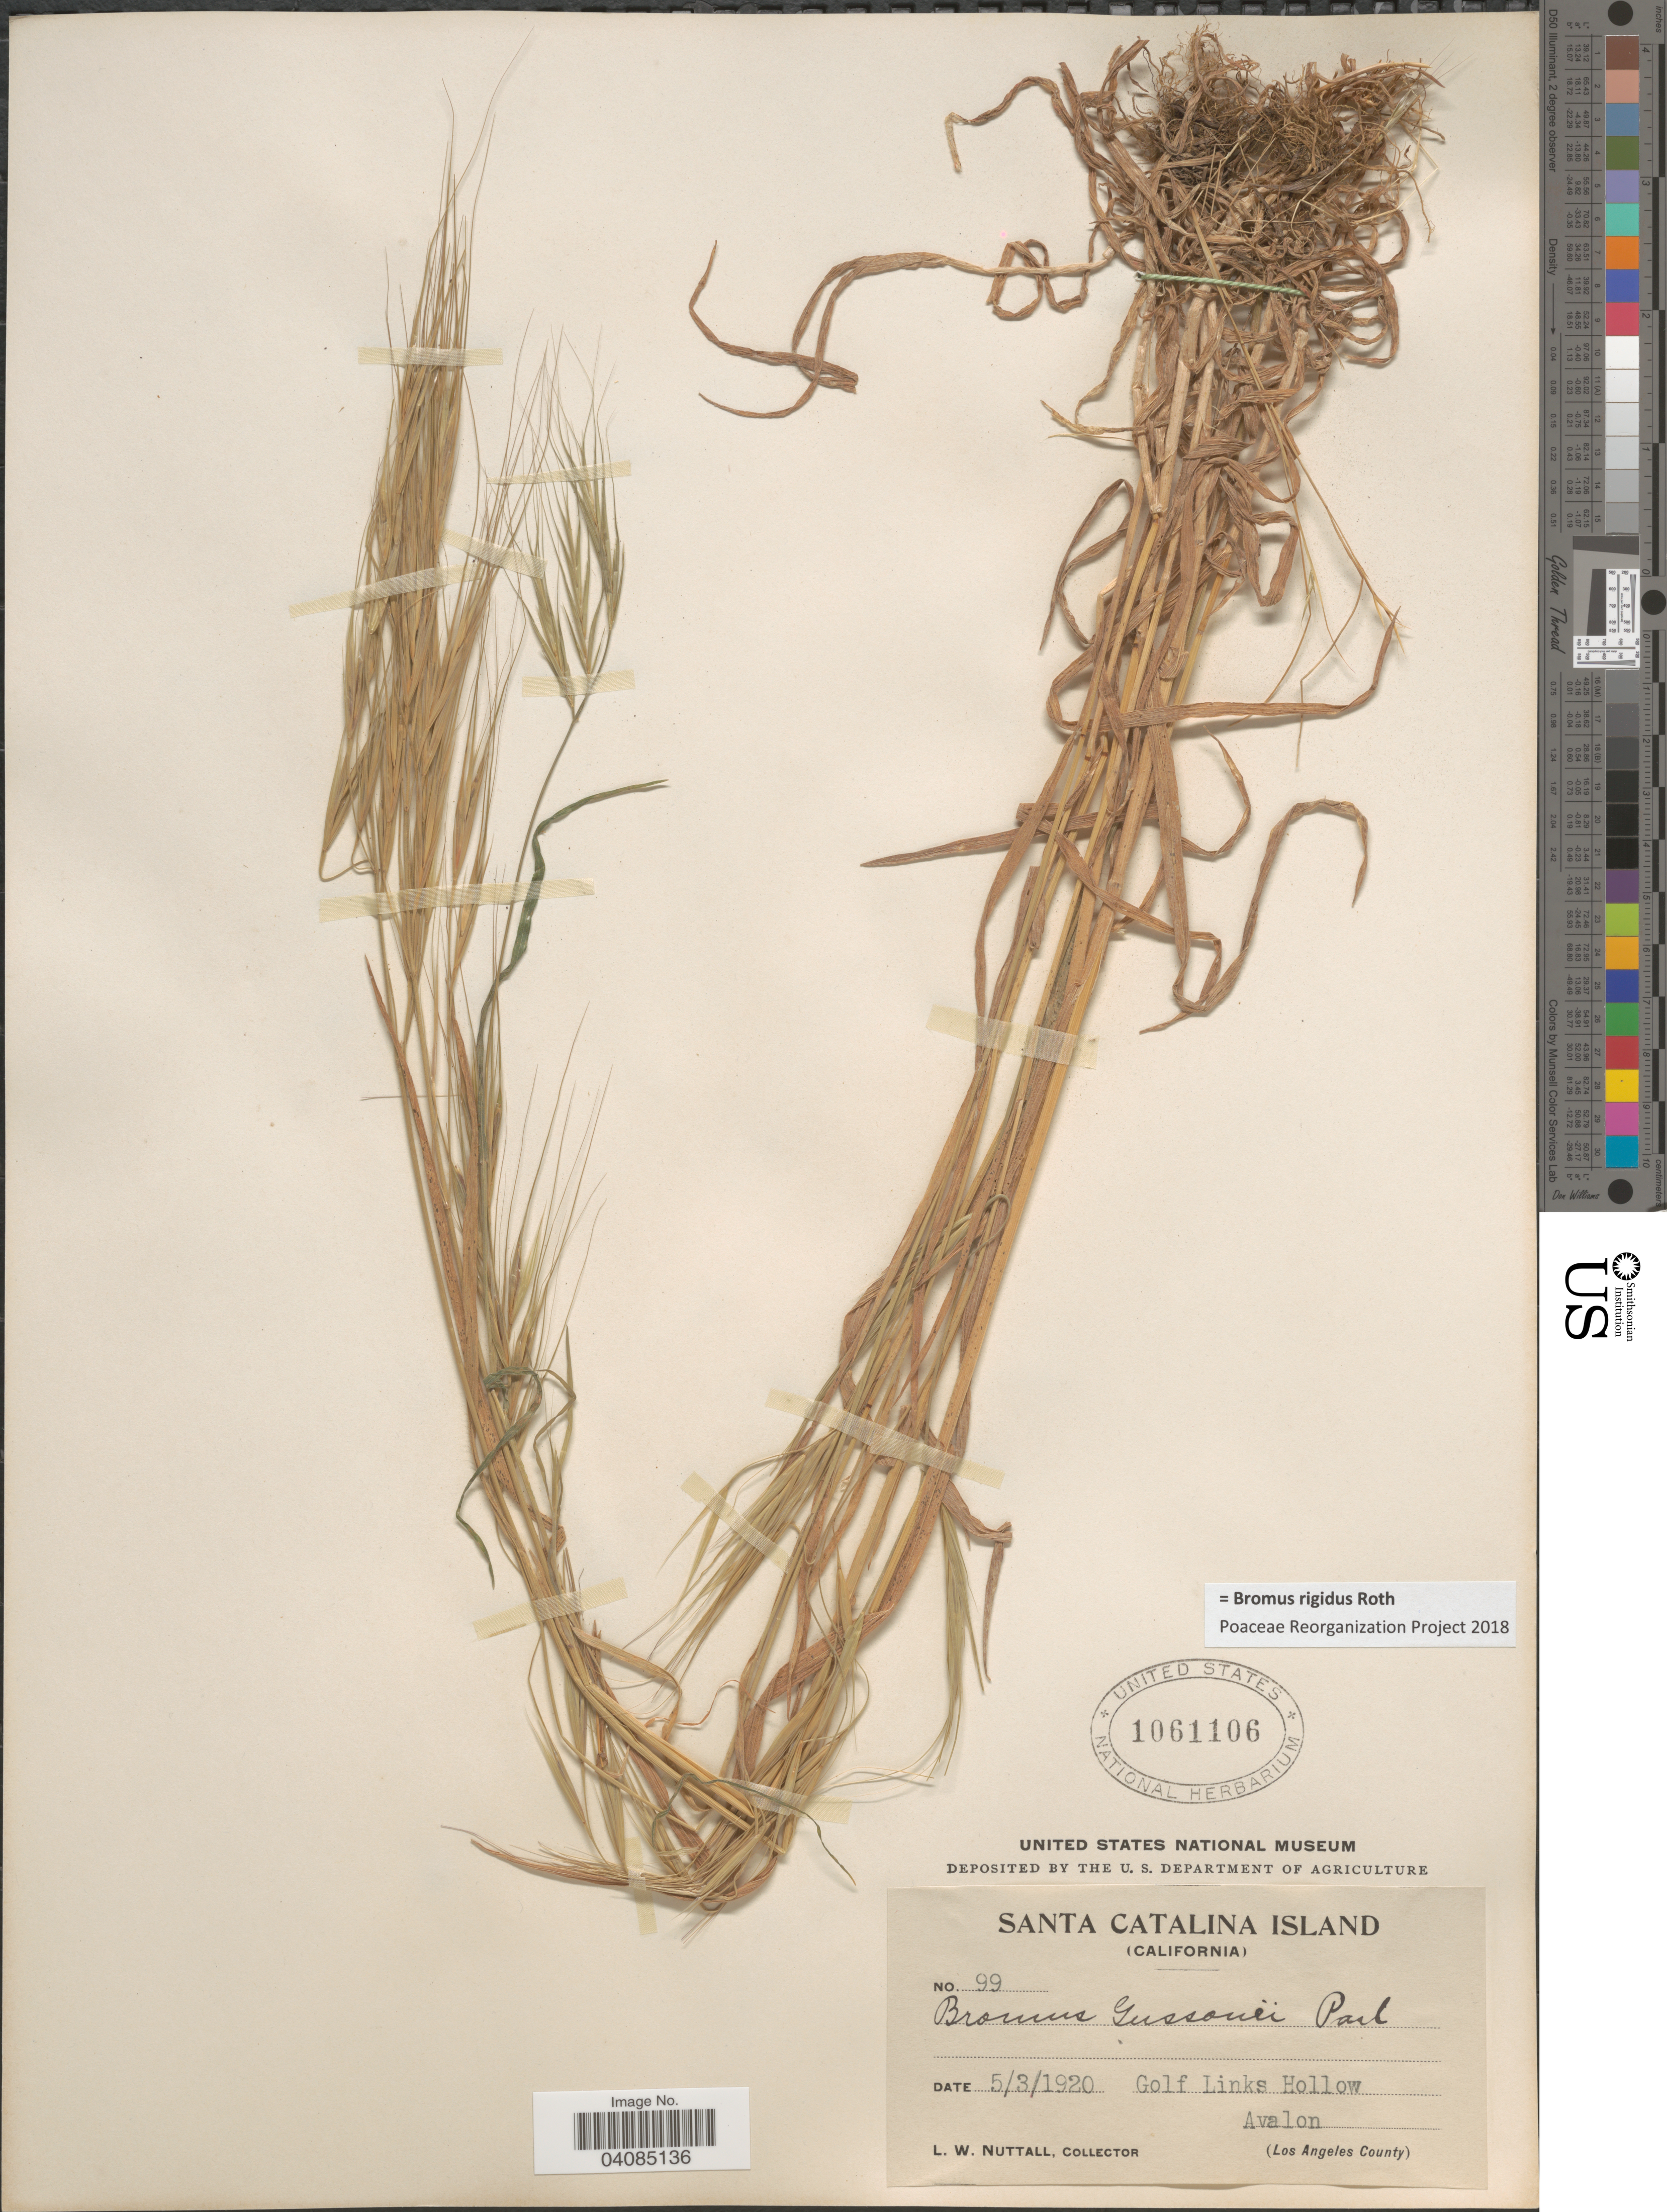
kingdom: Plantae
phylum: Tracheophyta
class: Liliopsida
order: Poales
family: Poaceae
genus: Bromus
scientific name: Bromus rigidus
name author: Roth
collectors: L. W. Nuttall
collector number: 99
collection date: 1920-05-03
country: United States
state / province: California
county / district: Los Angeles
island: Santa Catalina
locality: Santa Catalina Island. Golf Links Hollow Avalon. Los Angeles County.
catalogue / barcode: US 1061106